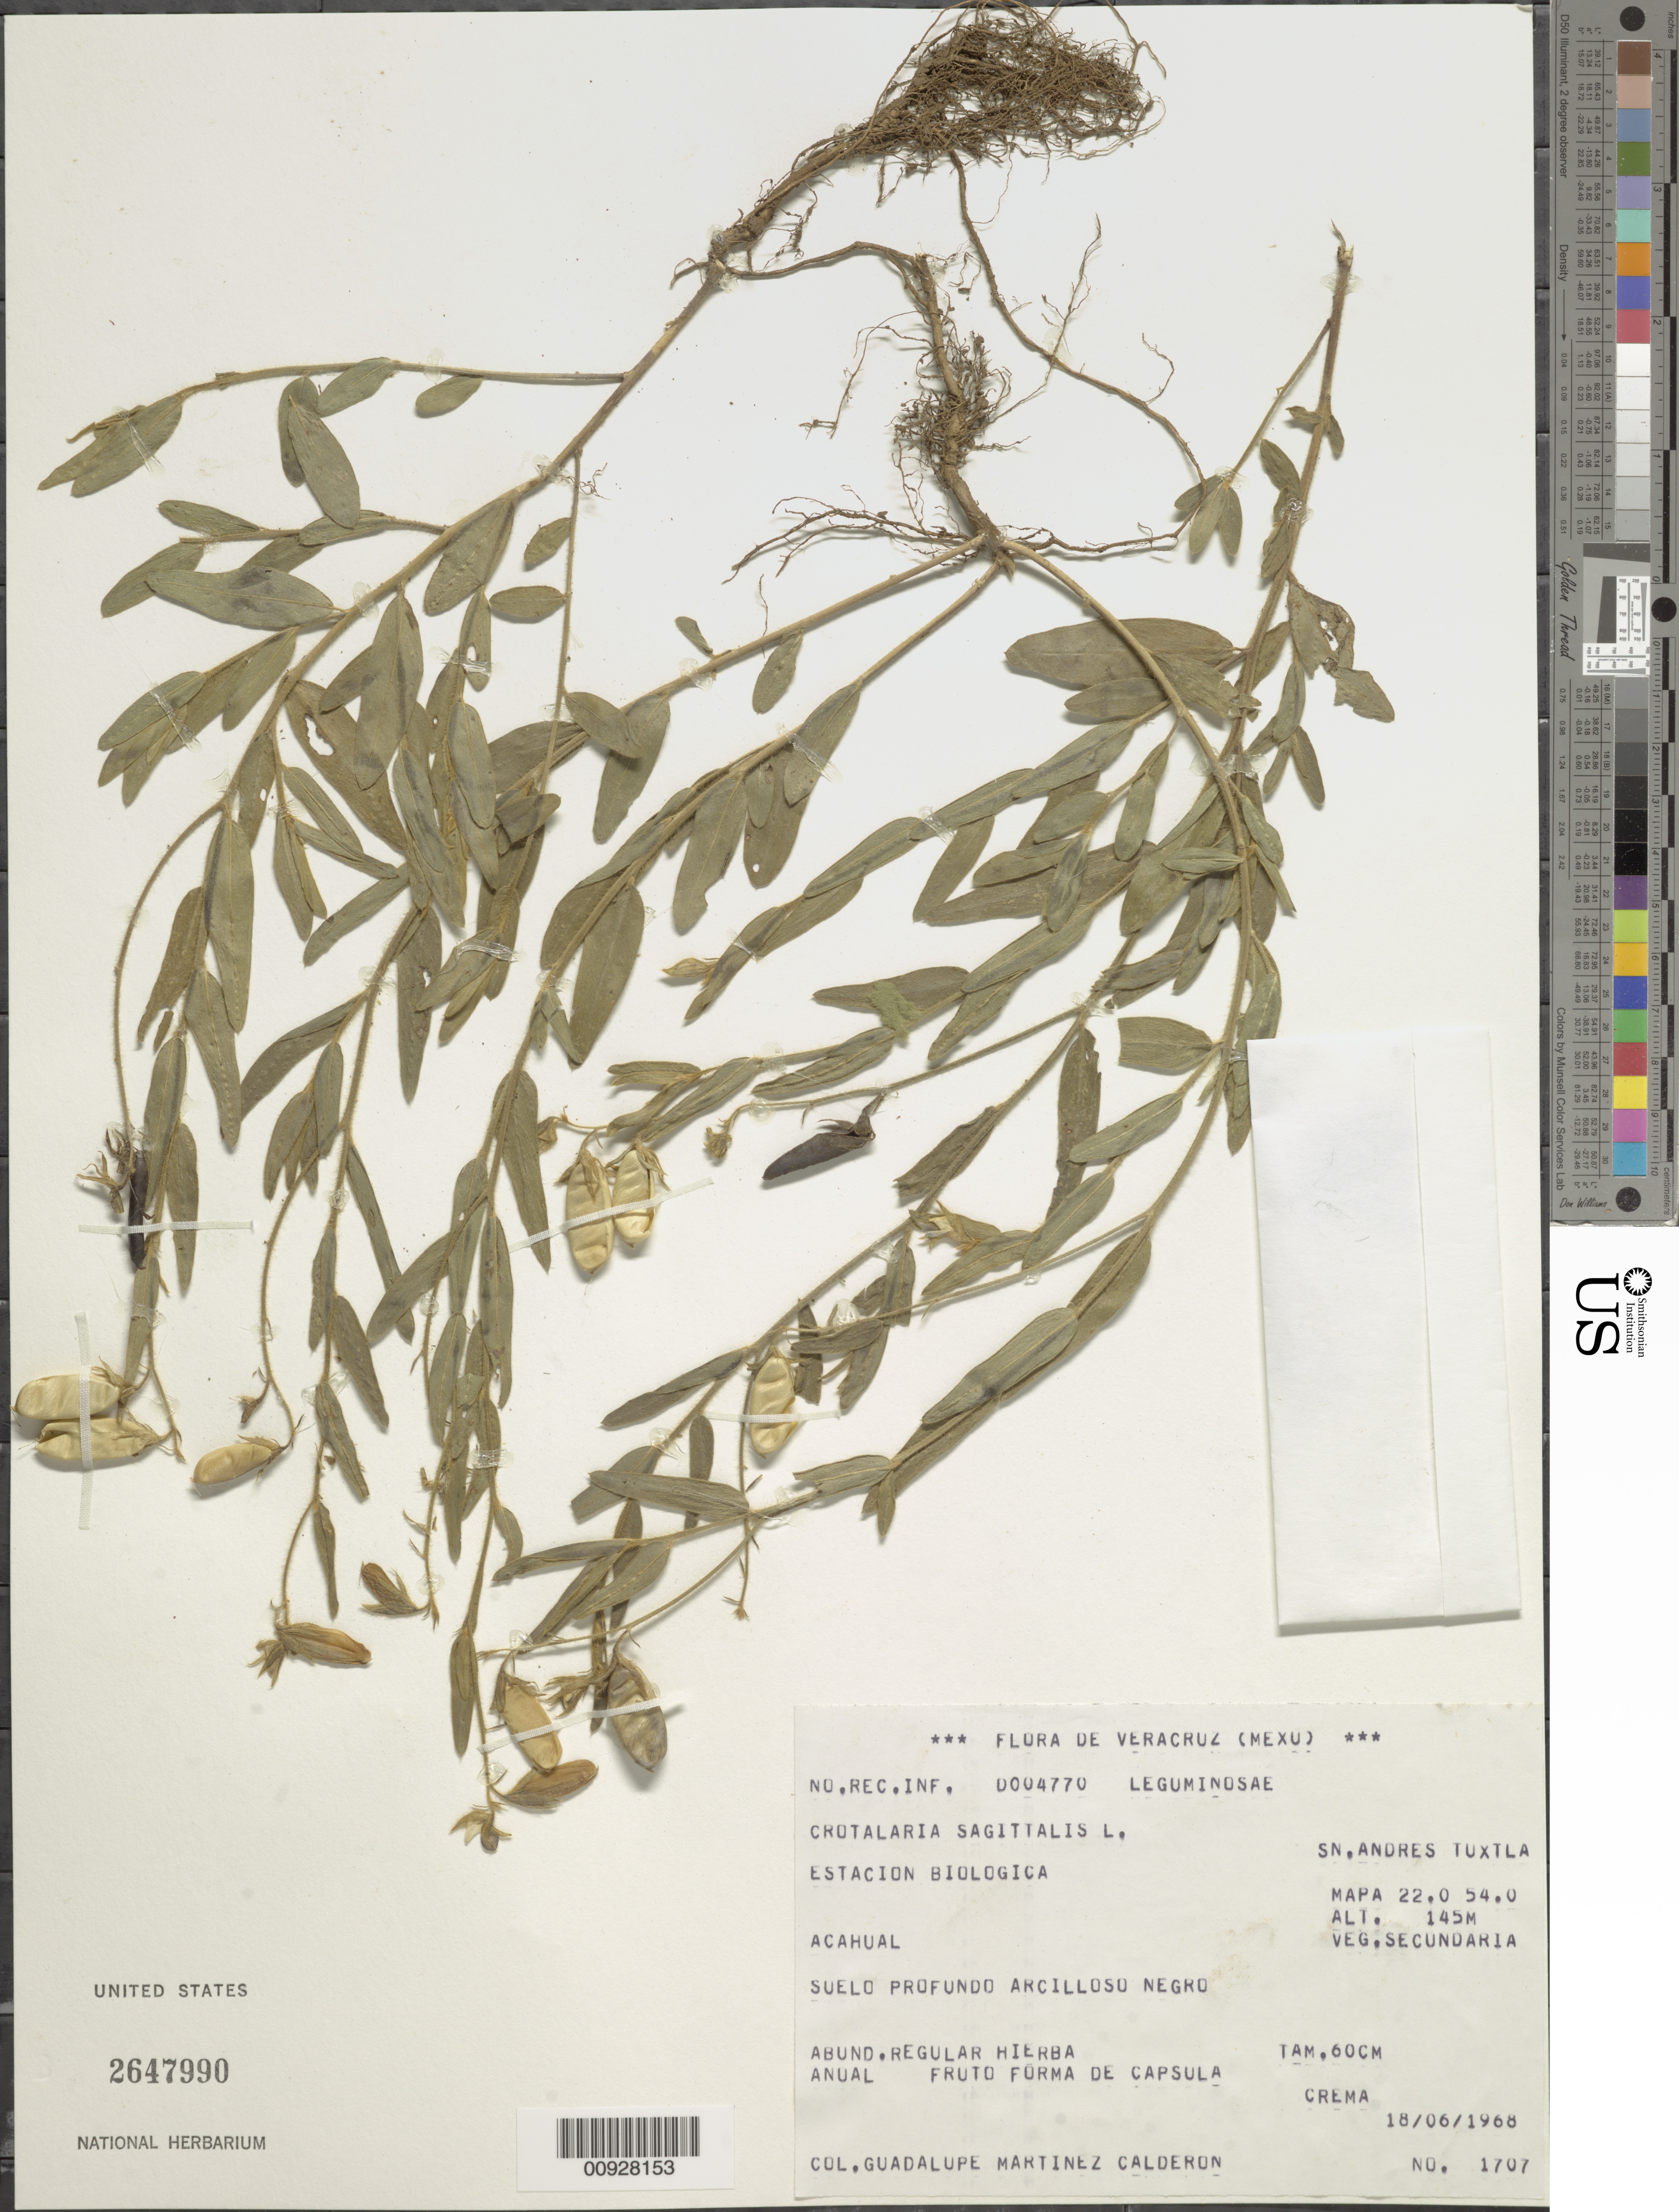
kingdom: Plantae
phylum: Tracheophyta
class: Magnoliopsida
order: Fabales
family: Fabaceae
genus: Crotalaria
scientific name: Crotalaria sagittalis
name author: L.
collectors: G. Martinez-C.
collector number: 1707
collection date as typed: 18 Jun 1968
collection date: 1968-06-18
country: Mexico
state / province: Veracruz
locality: Sn. Andrés Tuxtla, Estación Biológica. Mapa 22.0 54.0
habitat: Veg. Secundaria. Acahual. Suelo profundo arcilloso negro.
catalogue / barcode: US 2647990